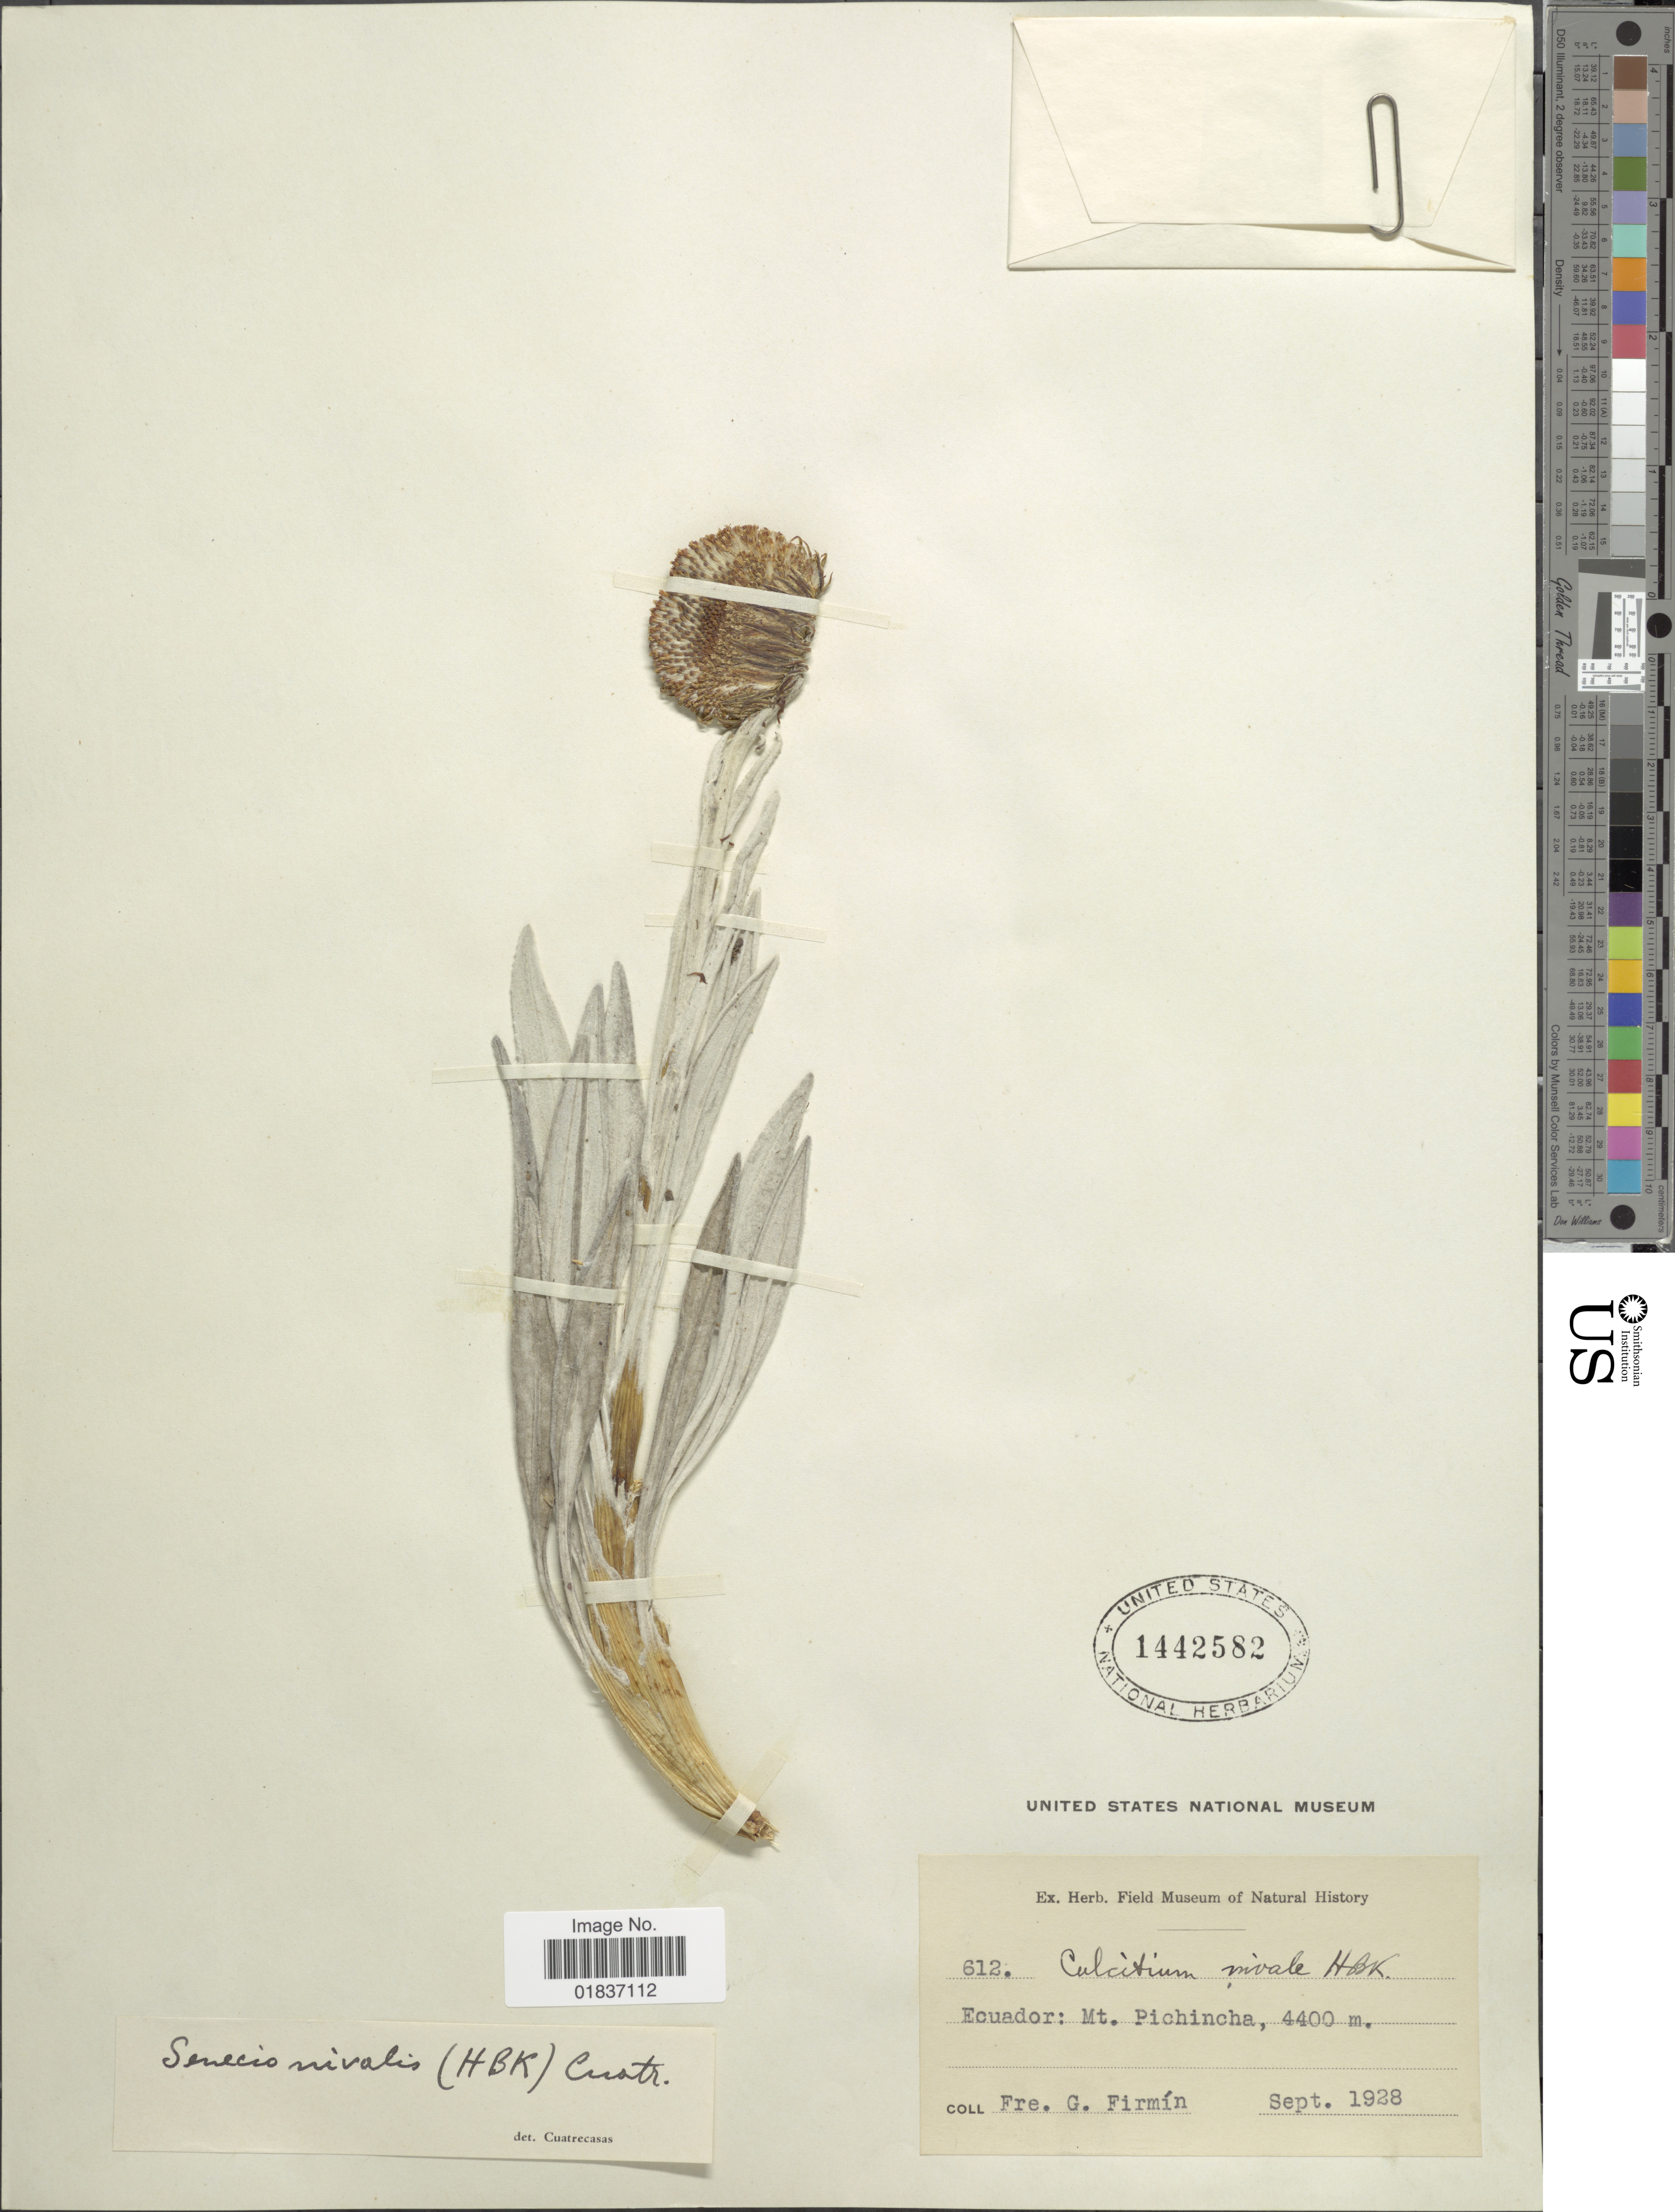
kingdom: Plantae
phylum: Tracheophyta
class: Magnoliopsida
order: Asterales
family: Asteraceae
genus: Senecio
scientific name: Senecio nivalis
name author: (Kunth) Cuatrec.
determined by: Salomon, Luciana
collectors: F. Firmin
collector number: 612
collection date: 1928-09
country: Ecuador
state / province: Pichincha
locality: Mt. Pichincha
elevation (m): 4400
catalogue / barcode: US 1442582